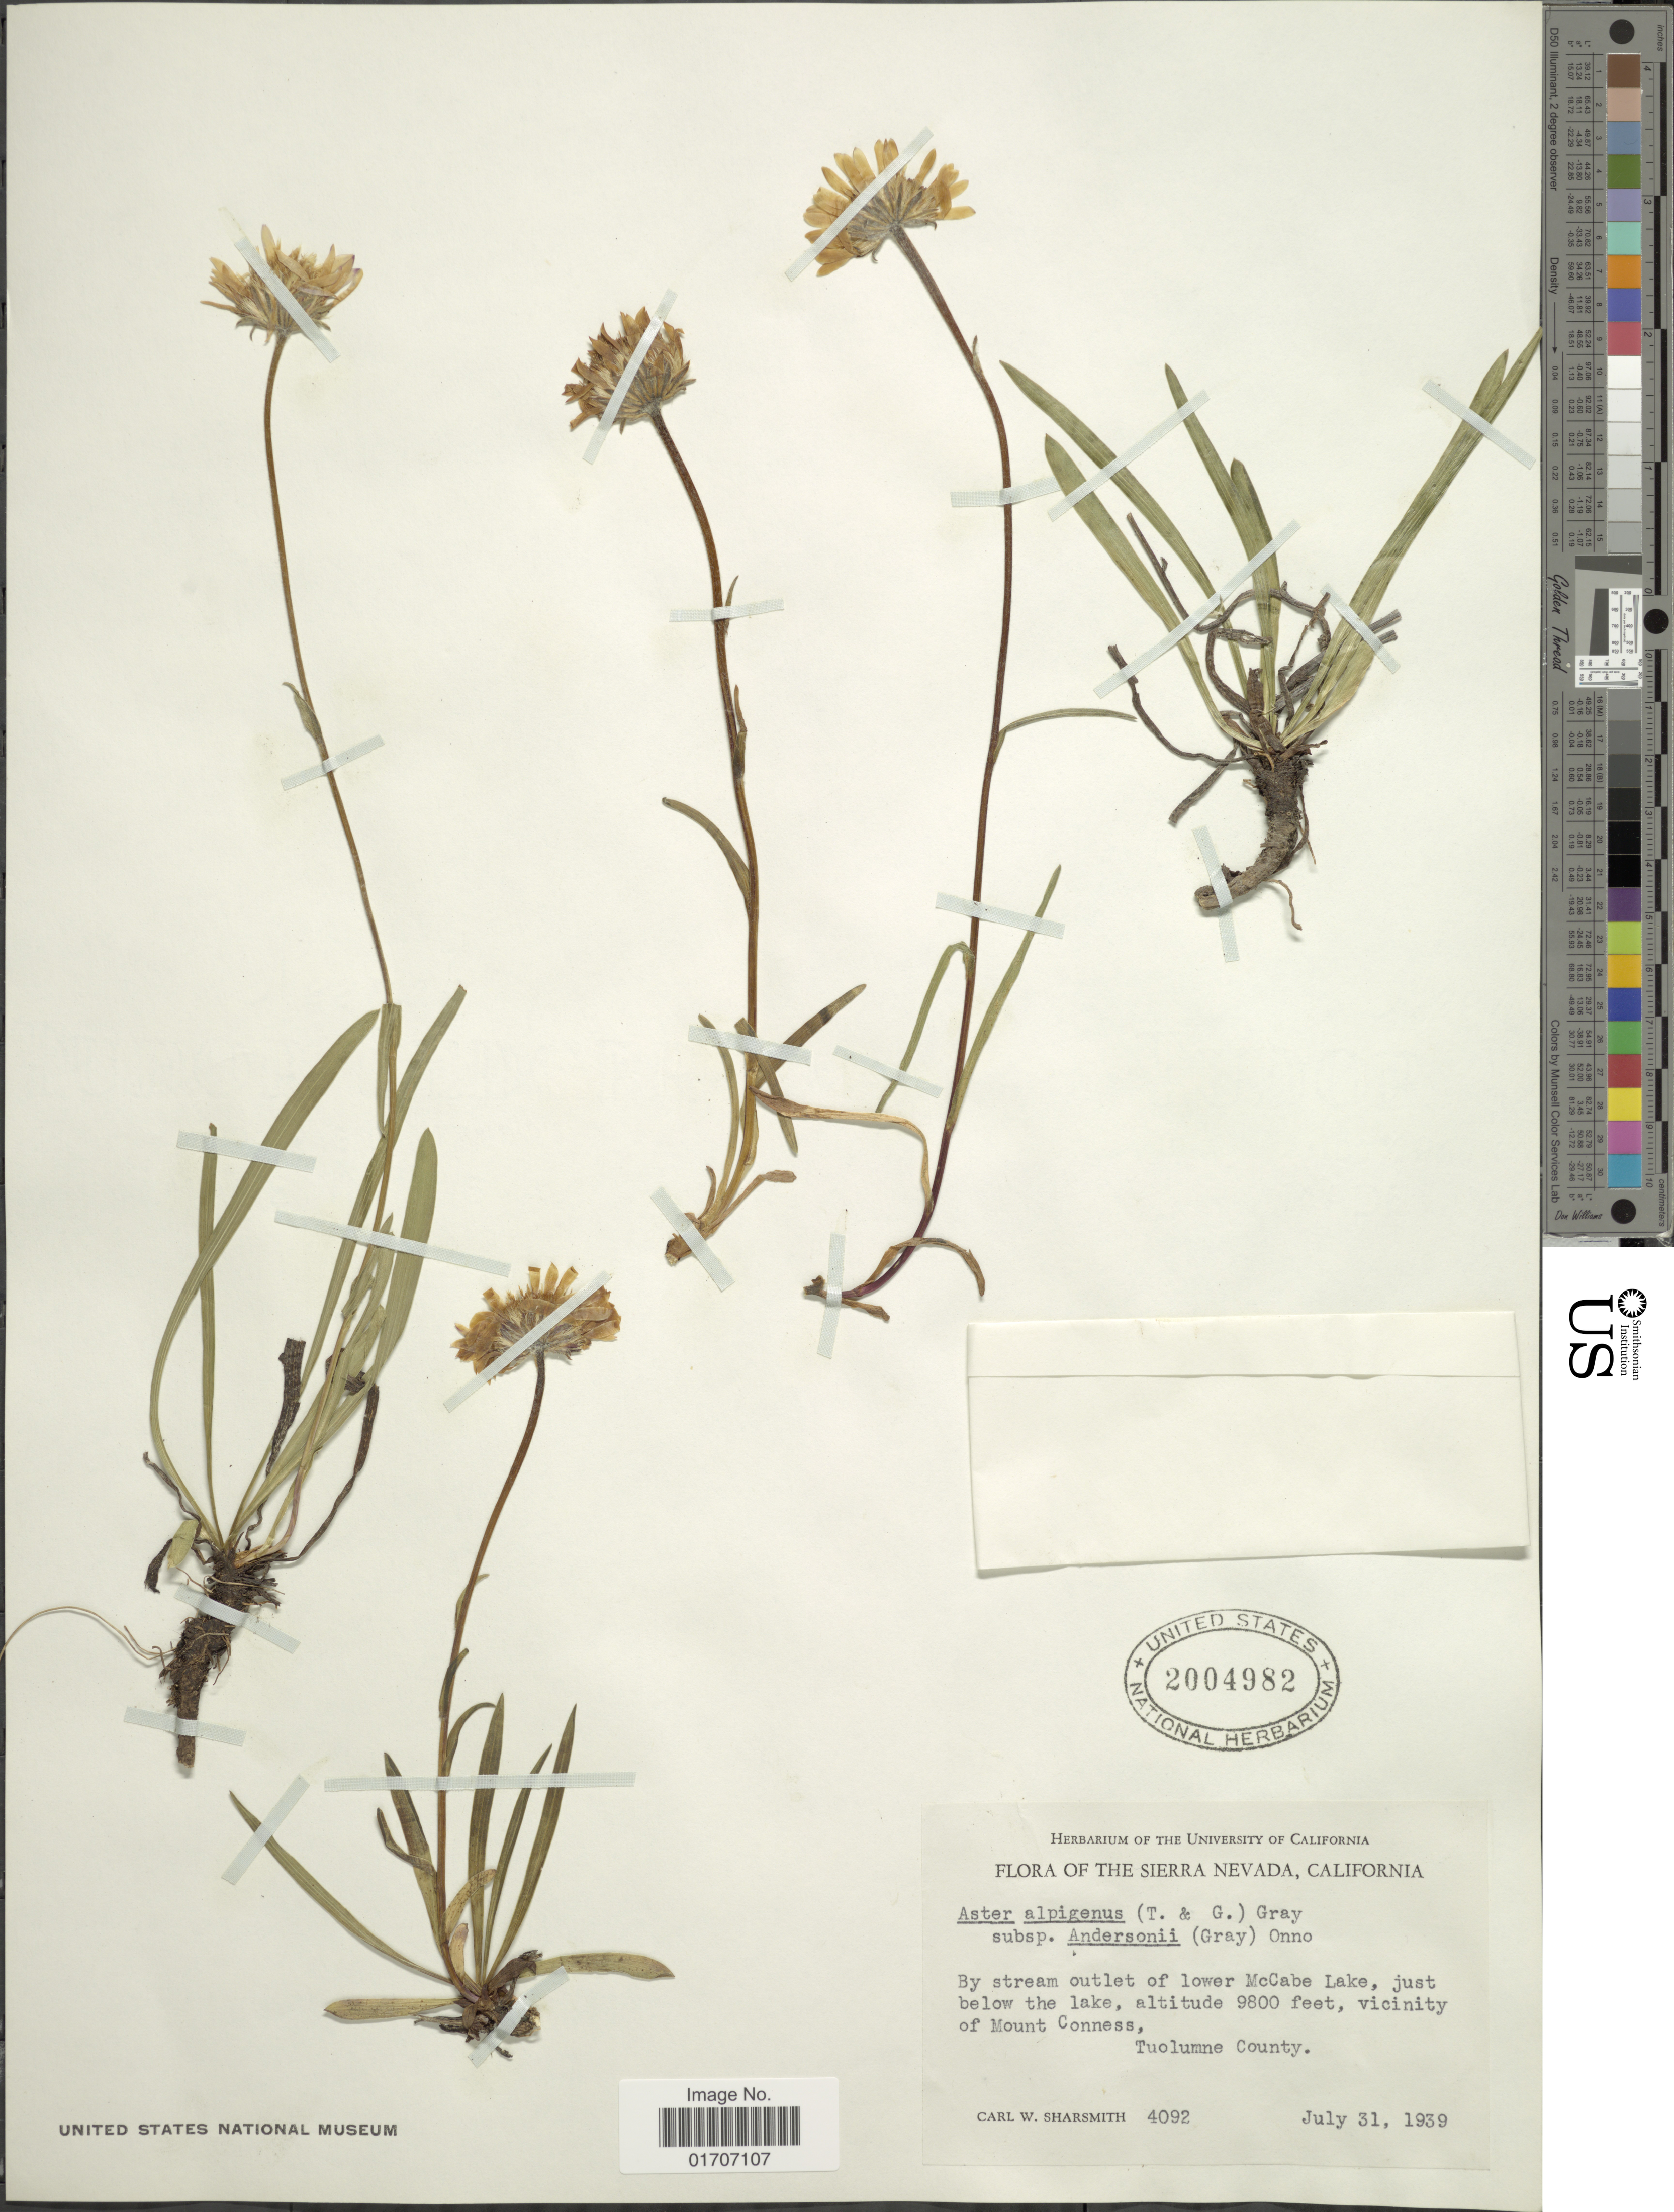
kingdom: Plantae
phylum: Tracheophyta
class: Magnoliopsida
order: Asterales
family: Asteraceae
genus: Oreostemma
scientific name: Oreostemma alpigenum var. andersonii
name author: (A. Gray) G.L. Nesom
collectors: C. Sharsmith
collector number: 4092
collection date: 1939-07-31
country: United States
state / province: California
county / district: Tuolumne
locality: Sierra Nevada, California. By stream outlet of lower McCabe Lake, just below the lake, vicinity of Mount Conness, Tuolumne County.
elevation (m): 2987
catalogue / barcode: US 2004982